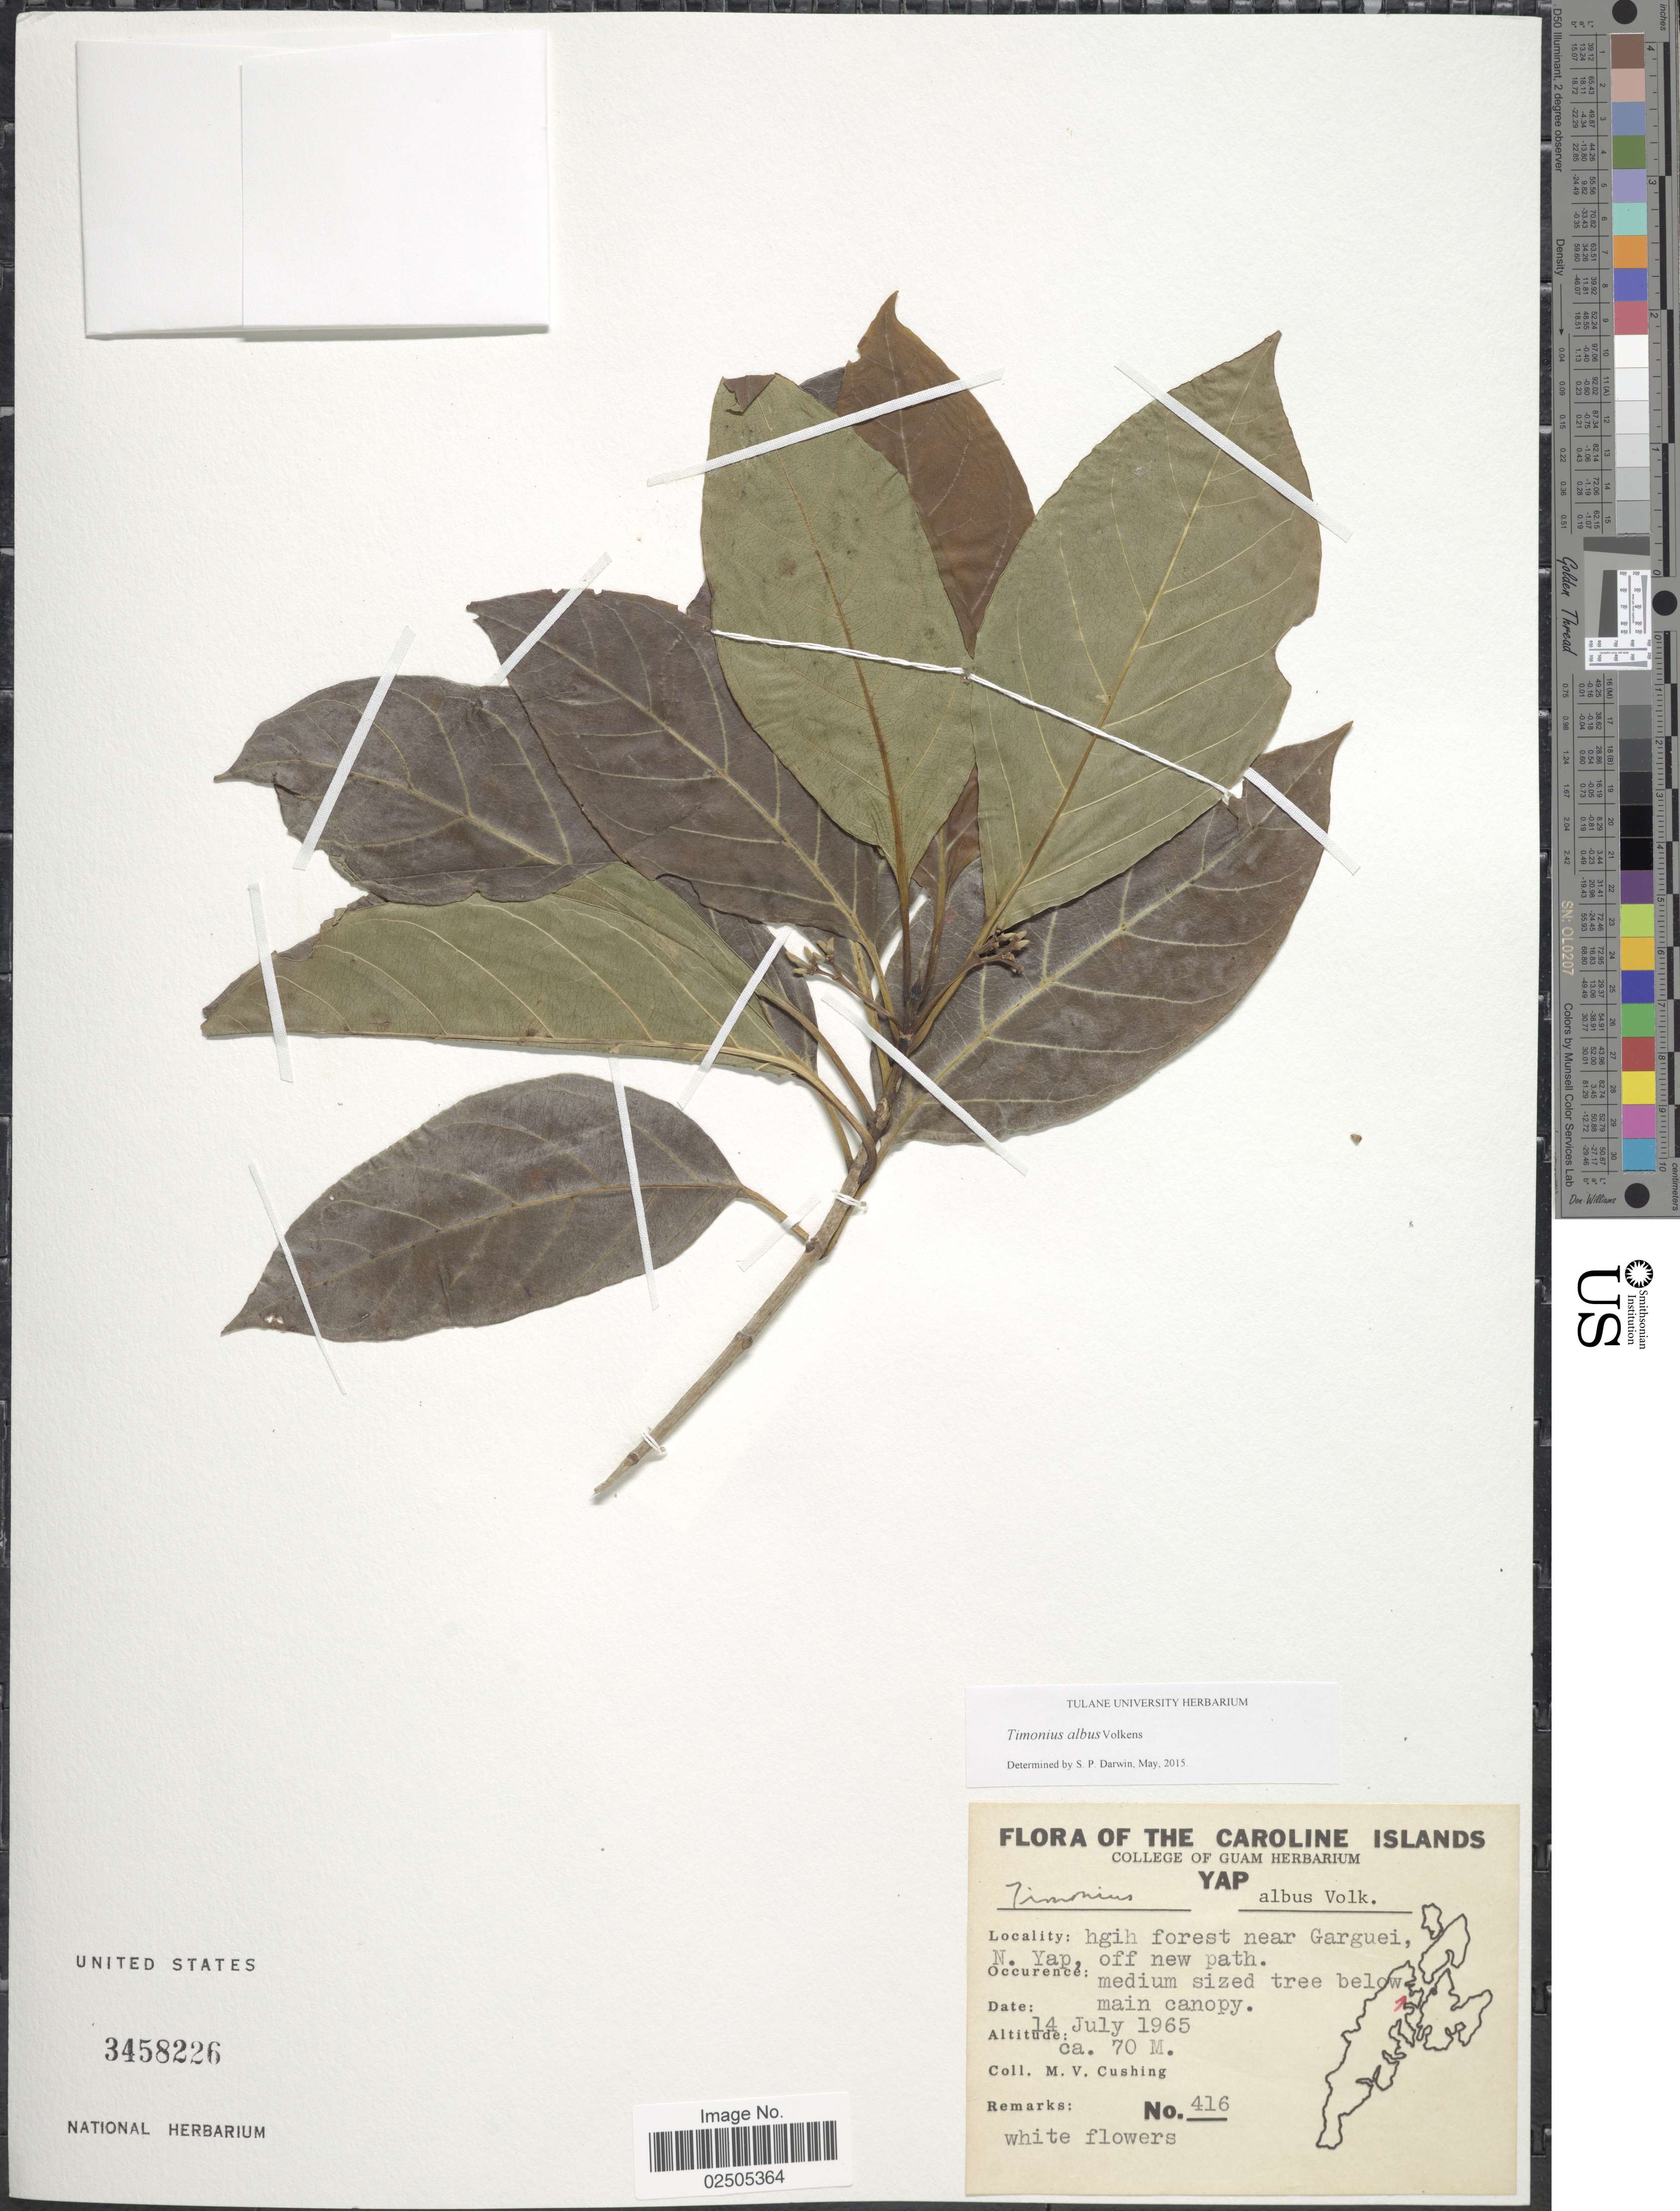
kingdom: Plantae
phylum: Tracheophyta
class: Magnoliopsida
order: Gentianales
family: Rubiaceae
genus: Timonius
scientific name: Timonius albus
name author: Volkens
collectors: M. V. Cushing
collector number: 416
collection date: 1965-07-14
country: Micronesia, Federated States of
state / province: Yap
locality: The Caroline Islands, Yap, high forest near Garguei, N. Yap, off new path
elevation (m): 70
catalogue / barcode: US 3458226